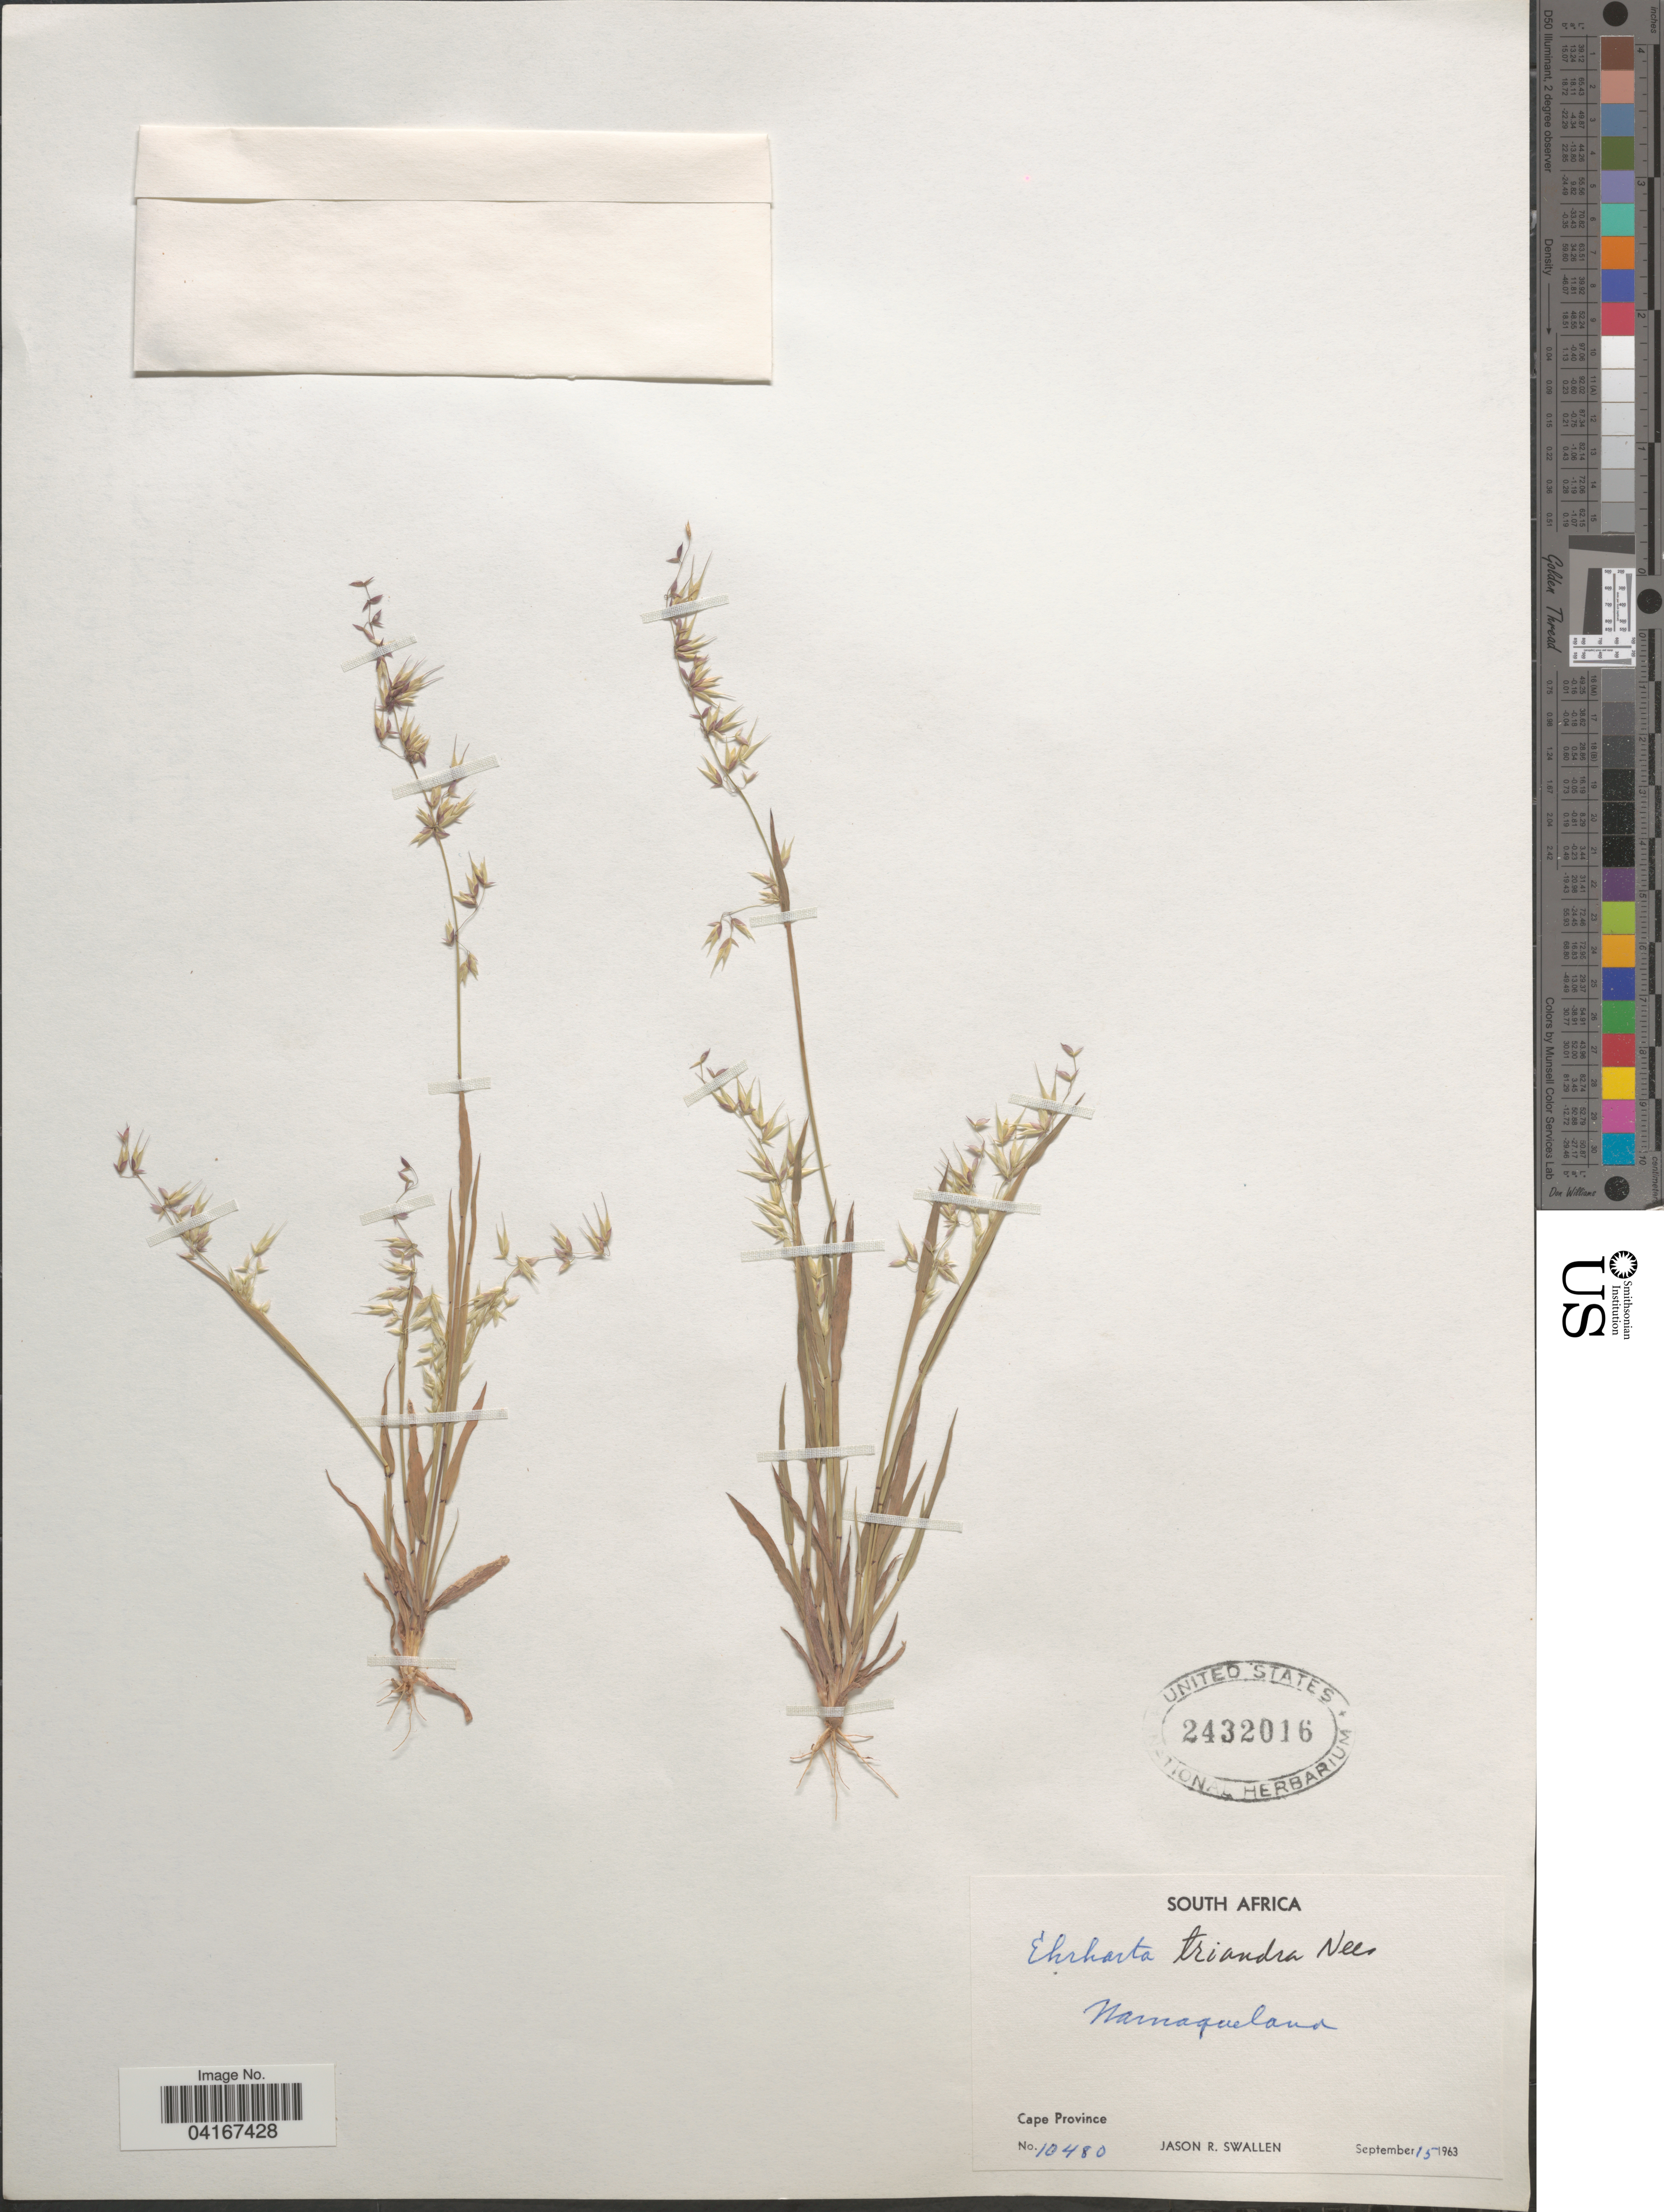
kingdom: Plantae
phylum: Tracheophyta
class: Liliopsida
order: Poales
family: Poaceae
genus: Ehrharta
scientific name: Ehrharta triandra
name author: Nees ex Trin.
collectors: J. R. Swallen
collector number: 10480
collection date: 1963-09-15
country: South Africa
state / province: Northern Cape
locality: Namaqueland.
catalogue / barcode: US 2432016